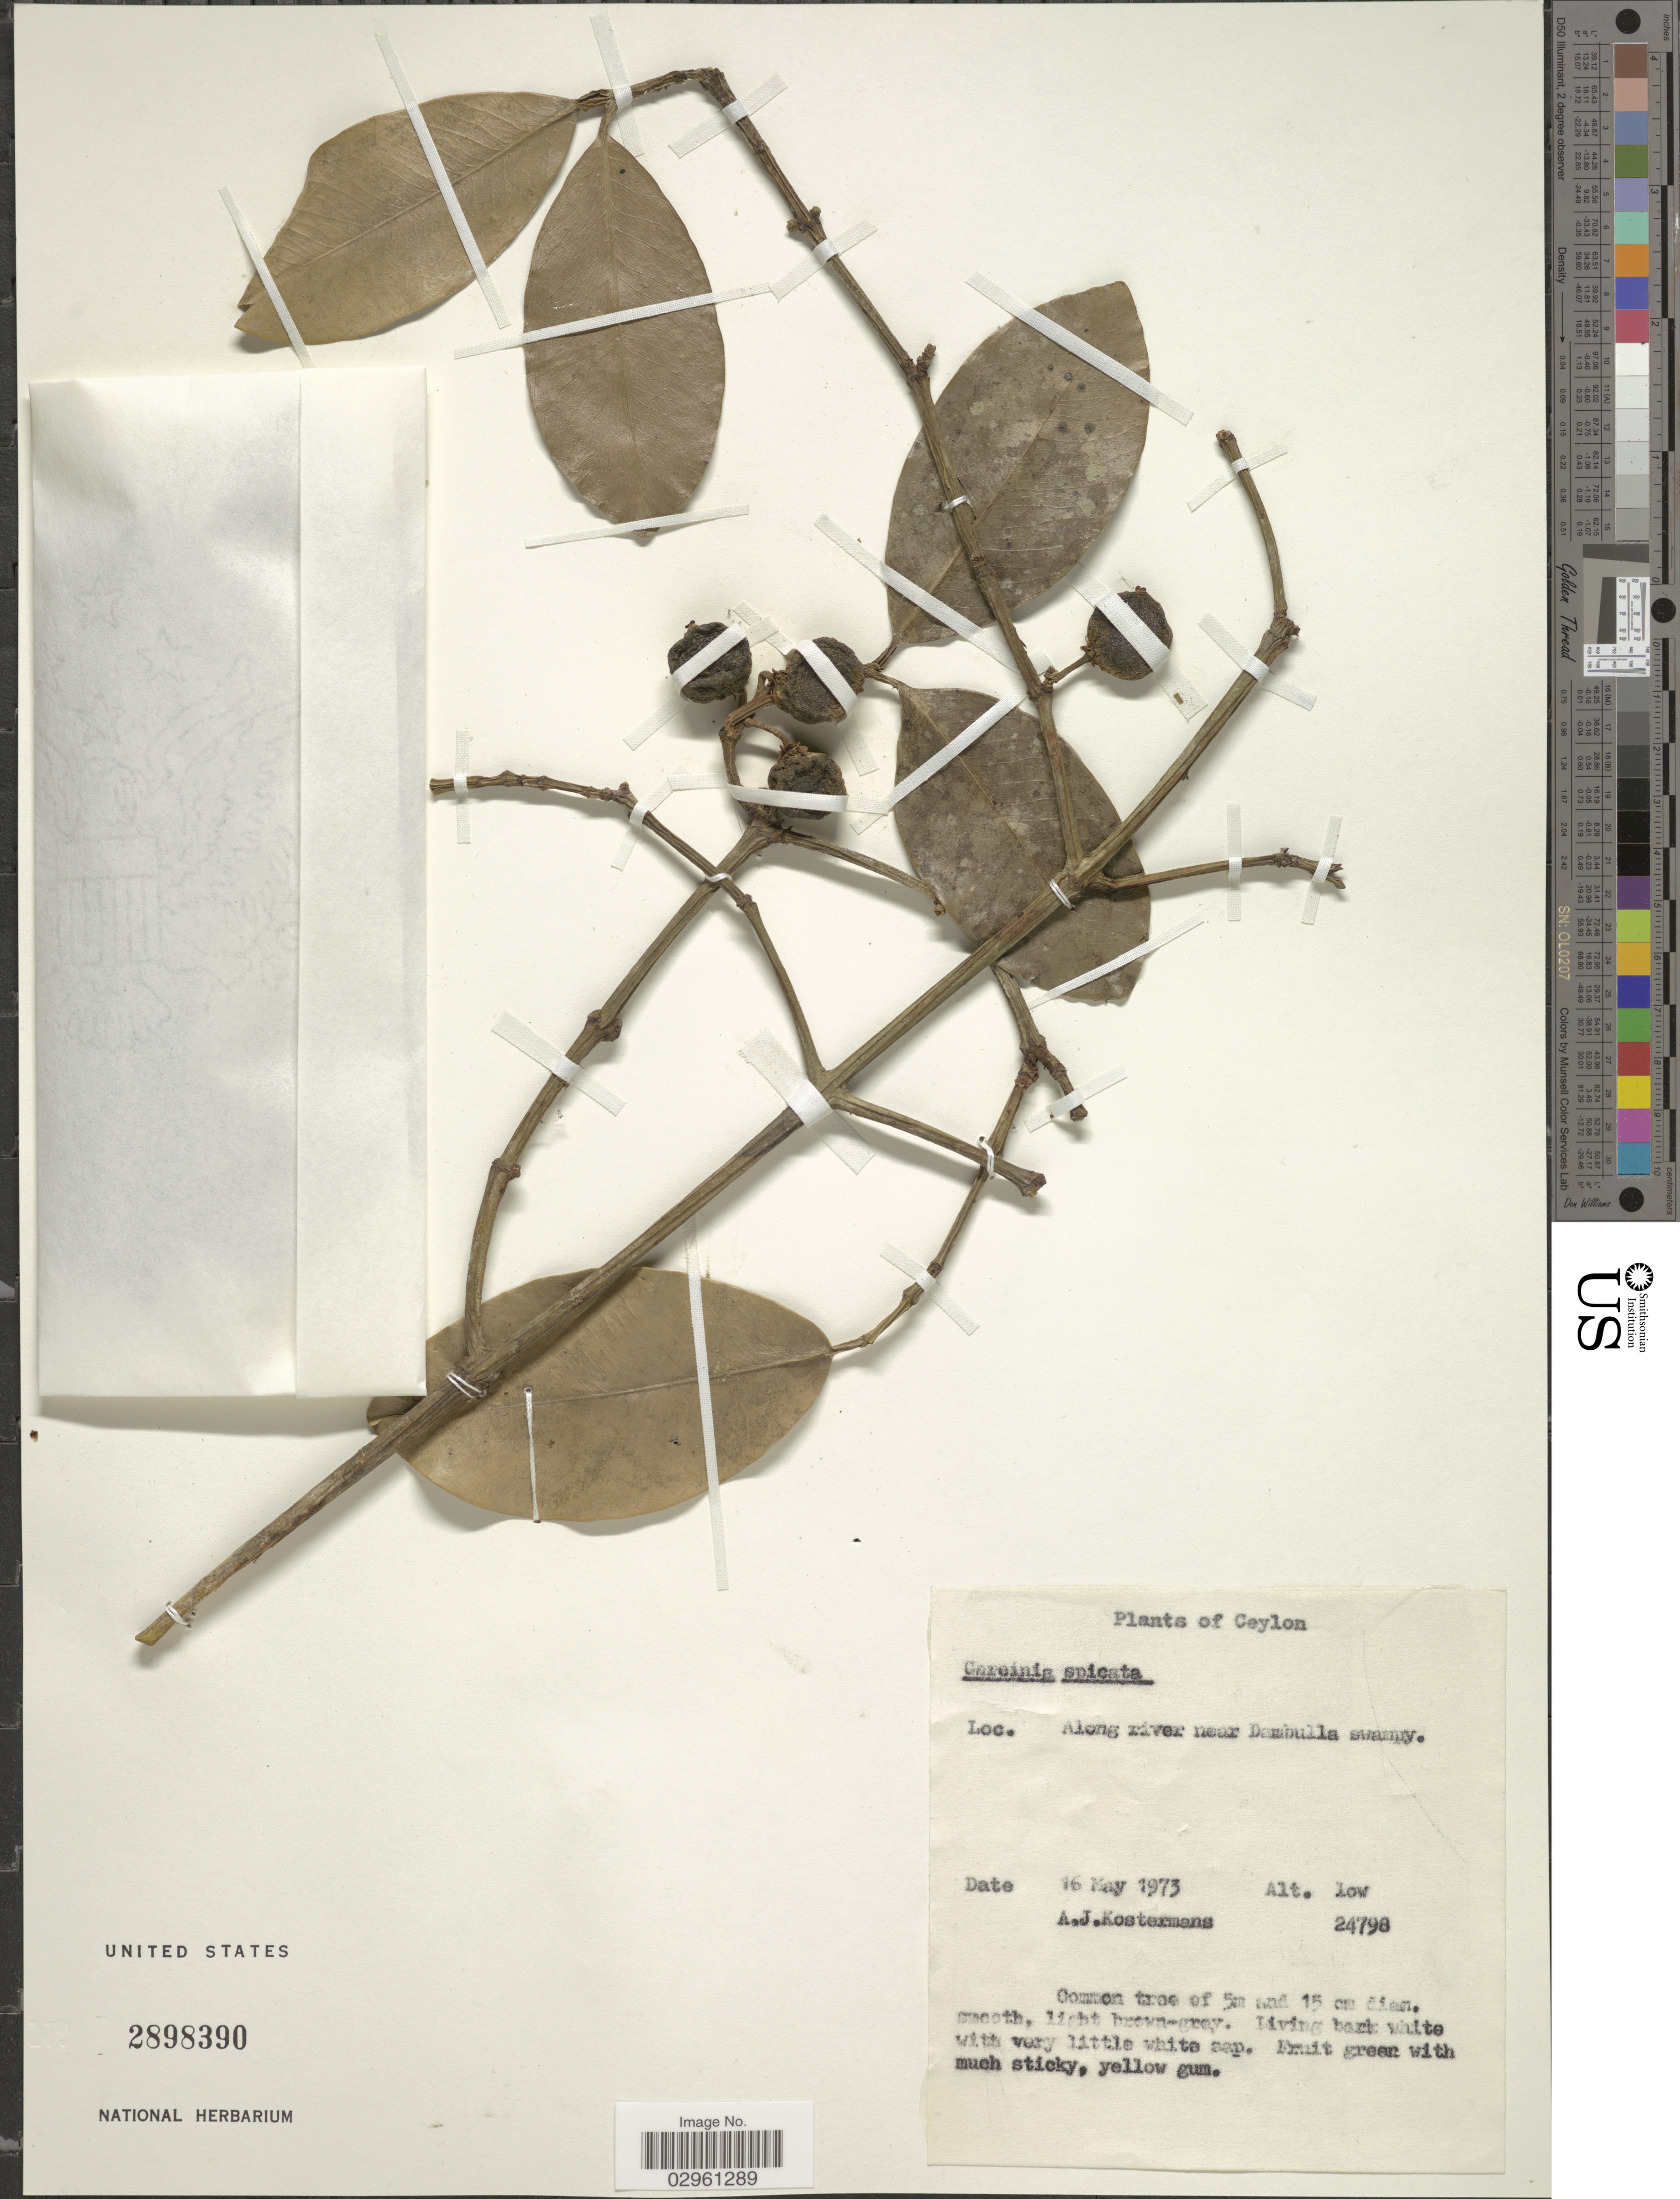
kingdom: Plantae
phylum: Tracheophyta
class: Magnoliopsida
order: Malpighiales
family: Clusiaceae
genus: Garcinia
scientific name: Garcinia spicata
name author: Hook. f.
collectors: A. J. G. Kostermans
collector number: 24798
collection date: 1973-05-16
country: Sri Lanka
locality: Ceylon. Along river near Dambulla swampy.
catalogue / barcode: US 2898390